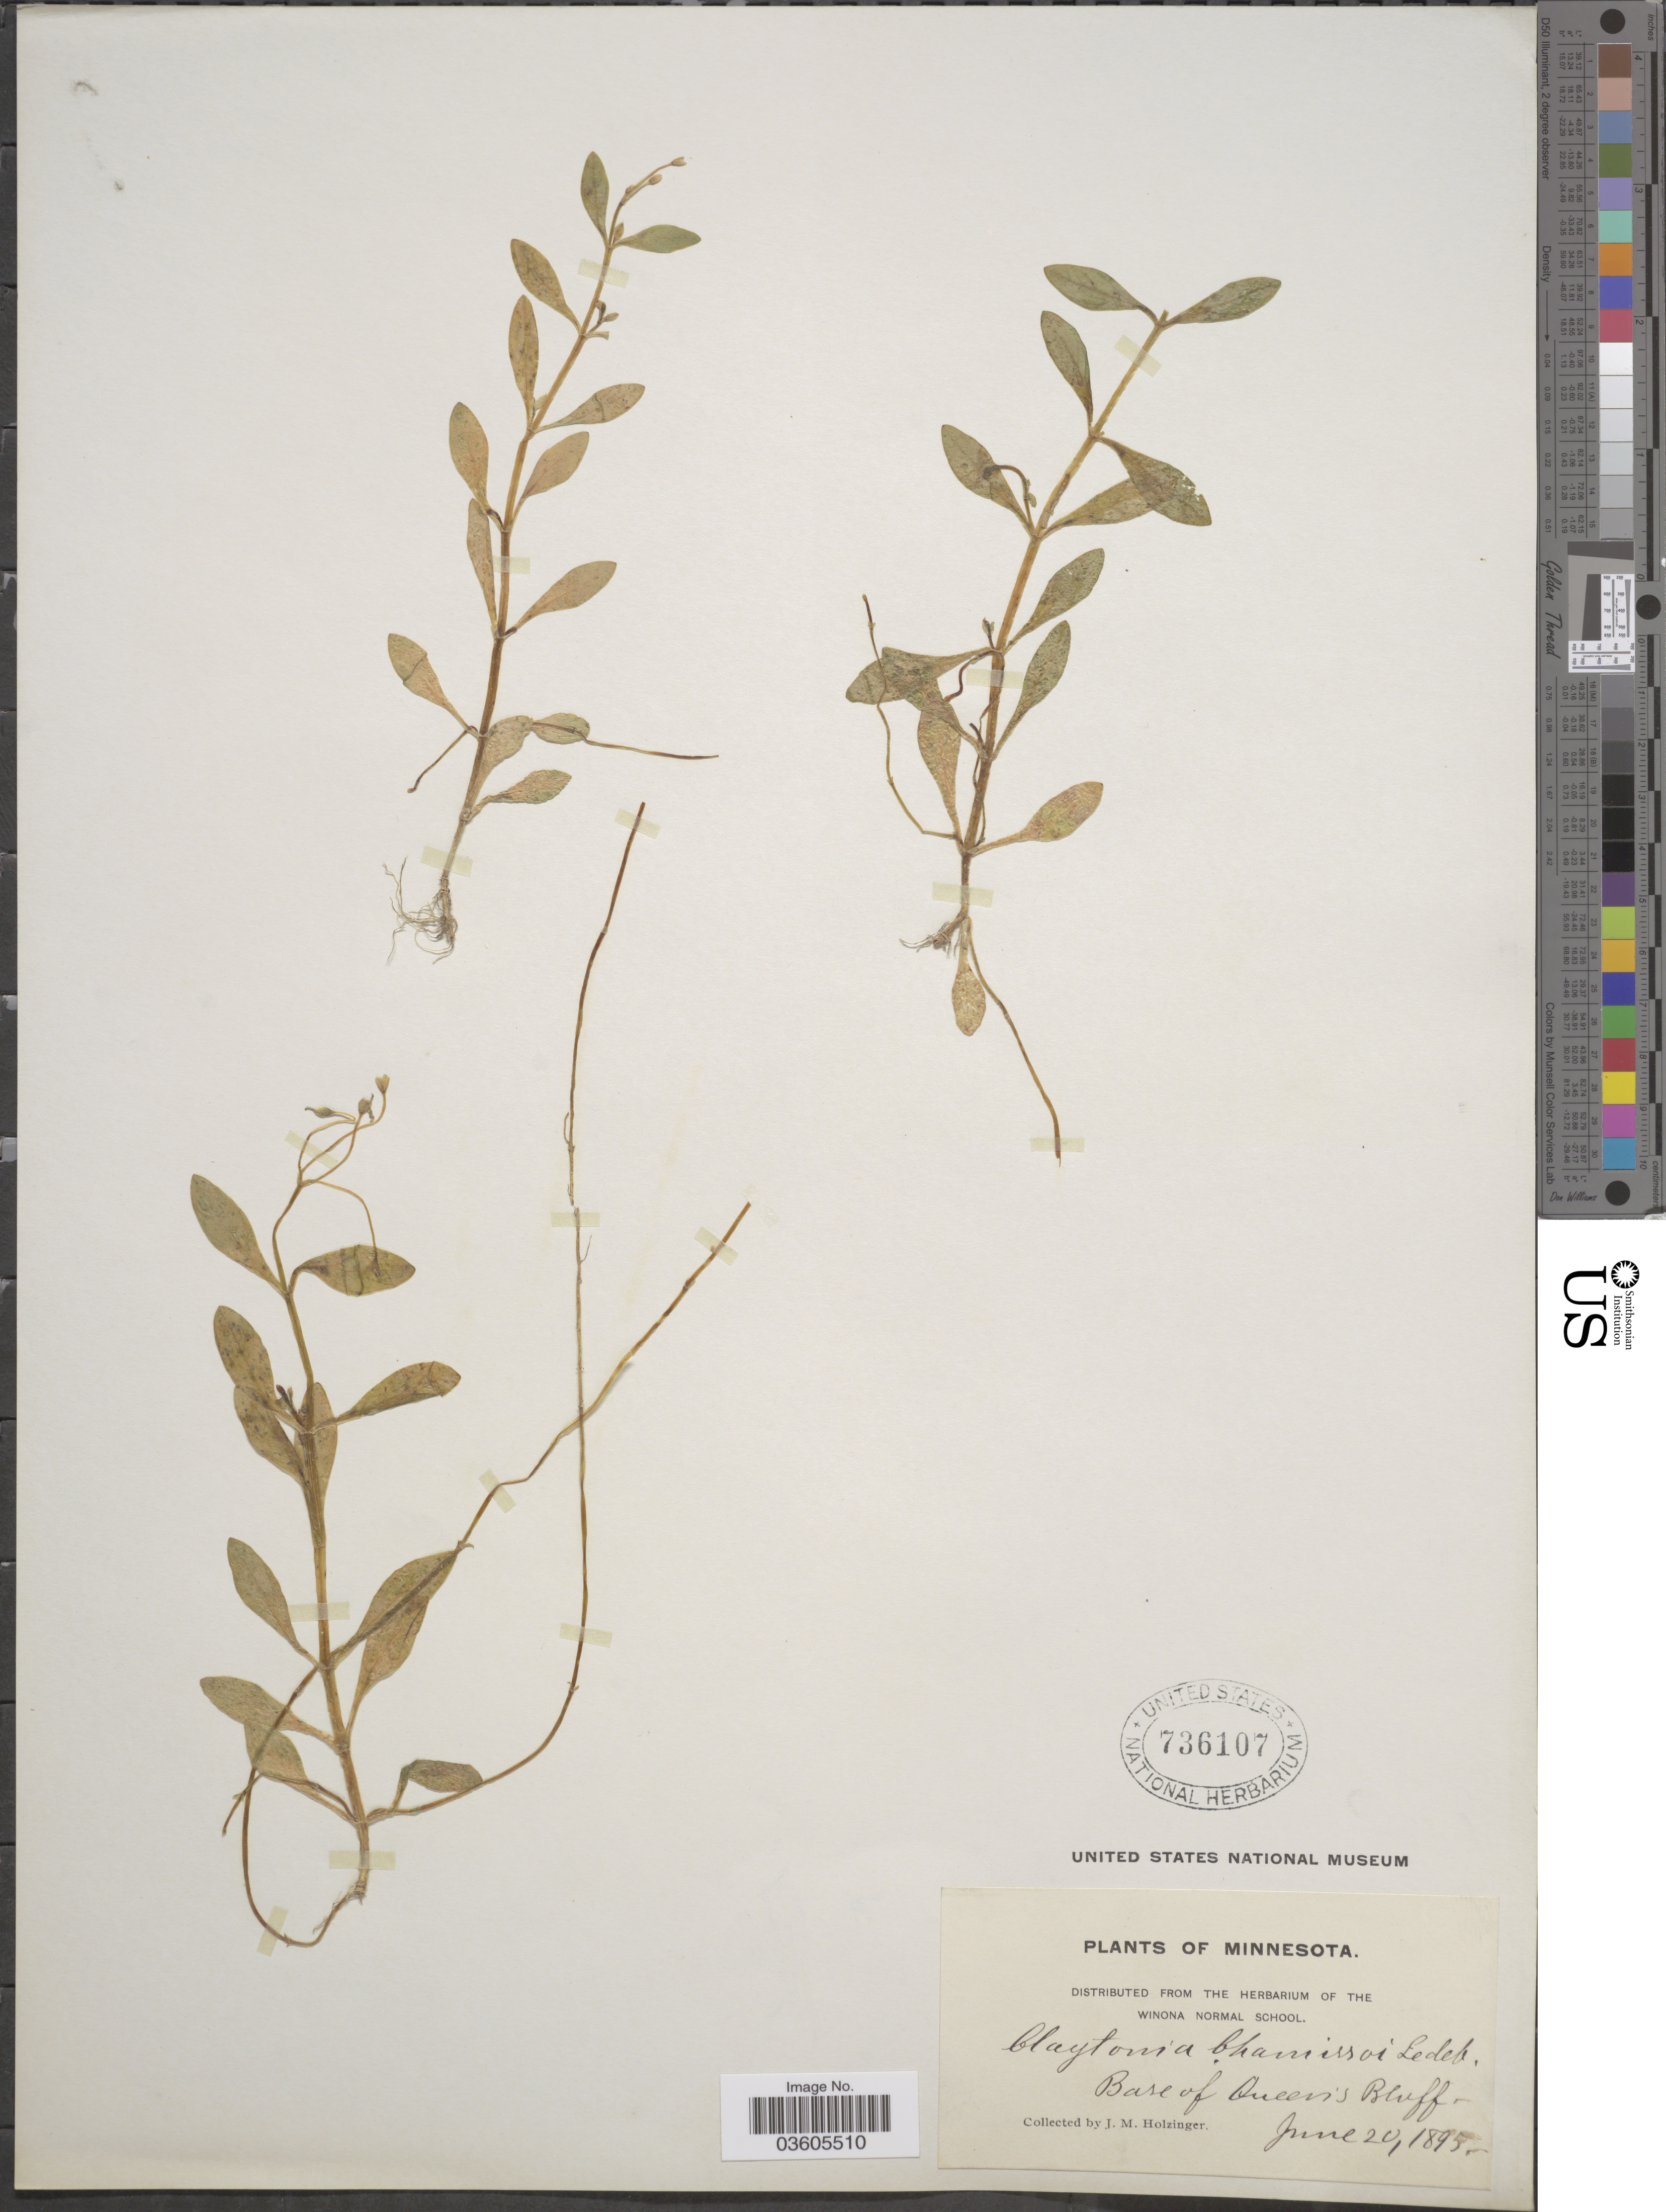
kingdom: Plantae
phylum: Tracheophyta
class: Magnoliopsida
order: Caryophyllales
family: Montiaceae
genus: Montia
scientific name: Montia chamissoi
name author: (Ledeb. ex Spreng.) Greene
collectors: J. M. Holzinger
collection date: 1895-06-20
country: United States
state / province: Minnesota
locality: Base of Queen's Bluff.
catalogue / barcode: US 736107